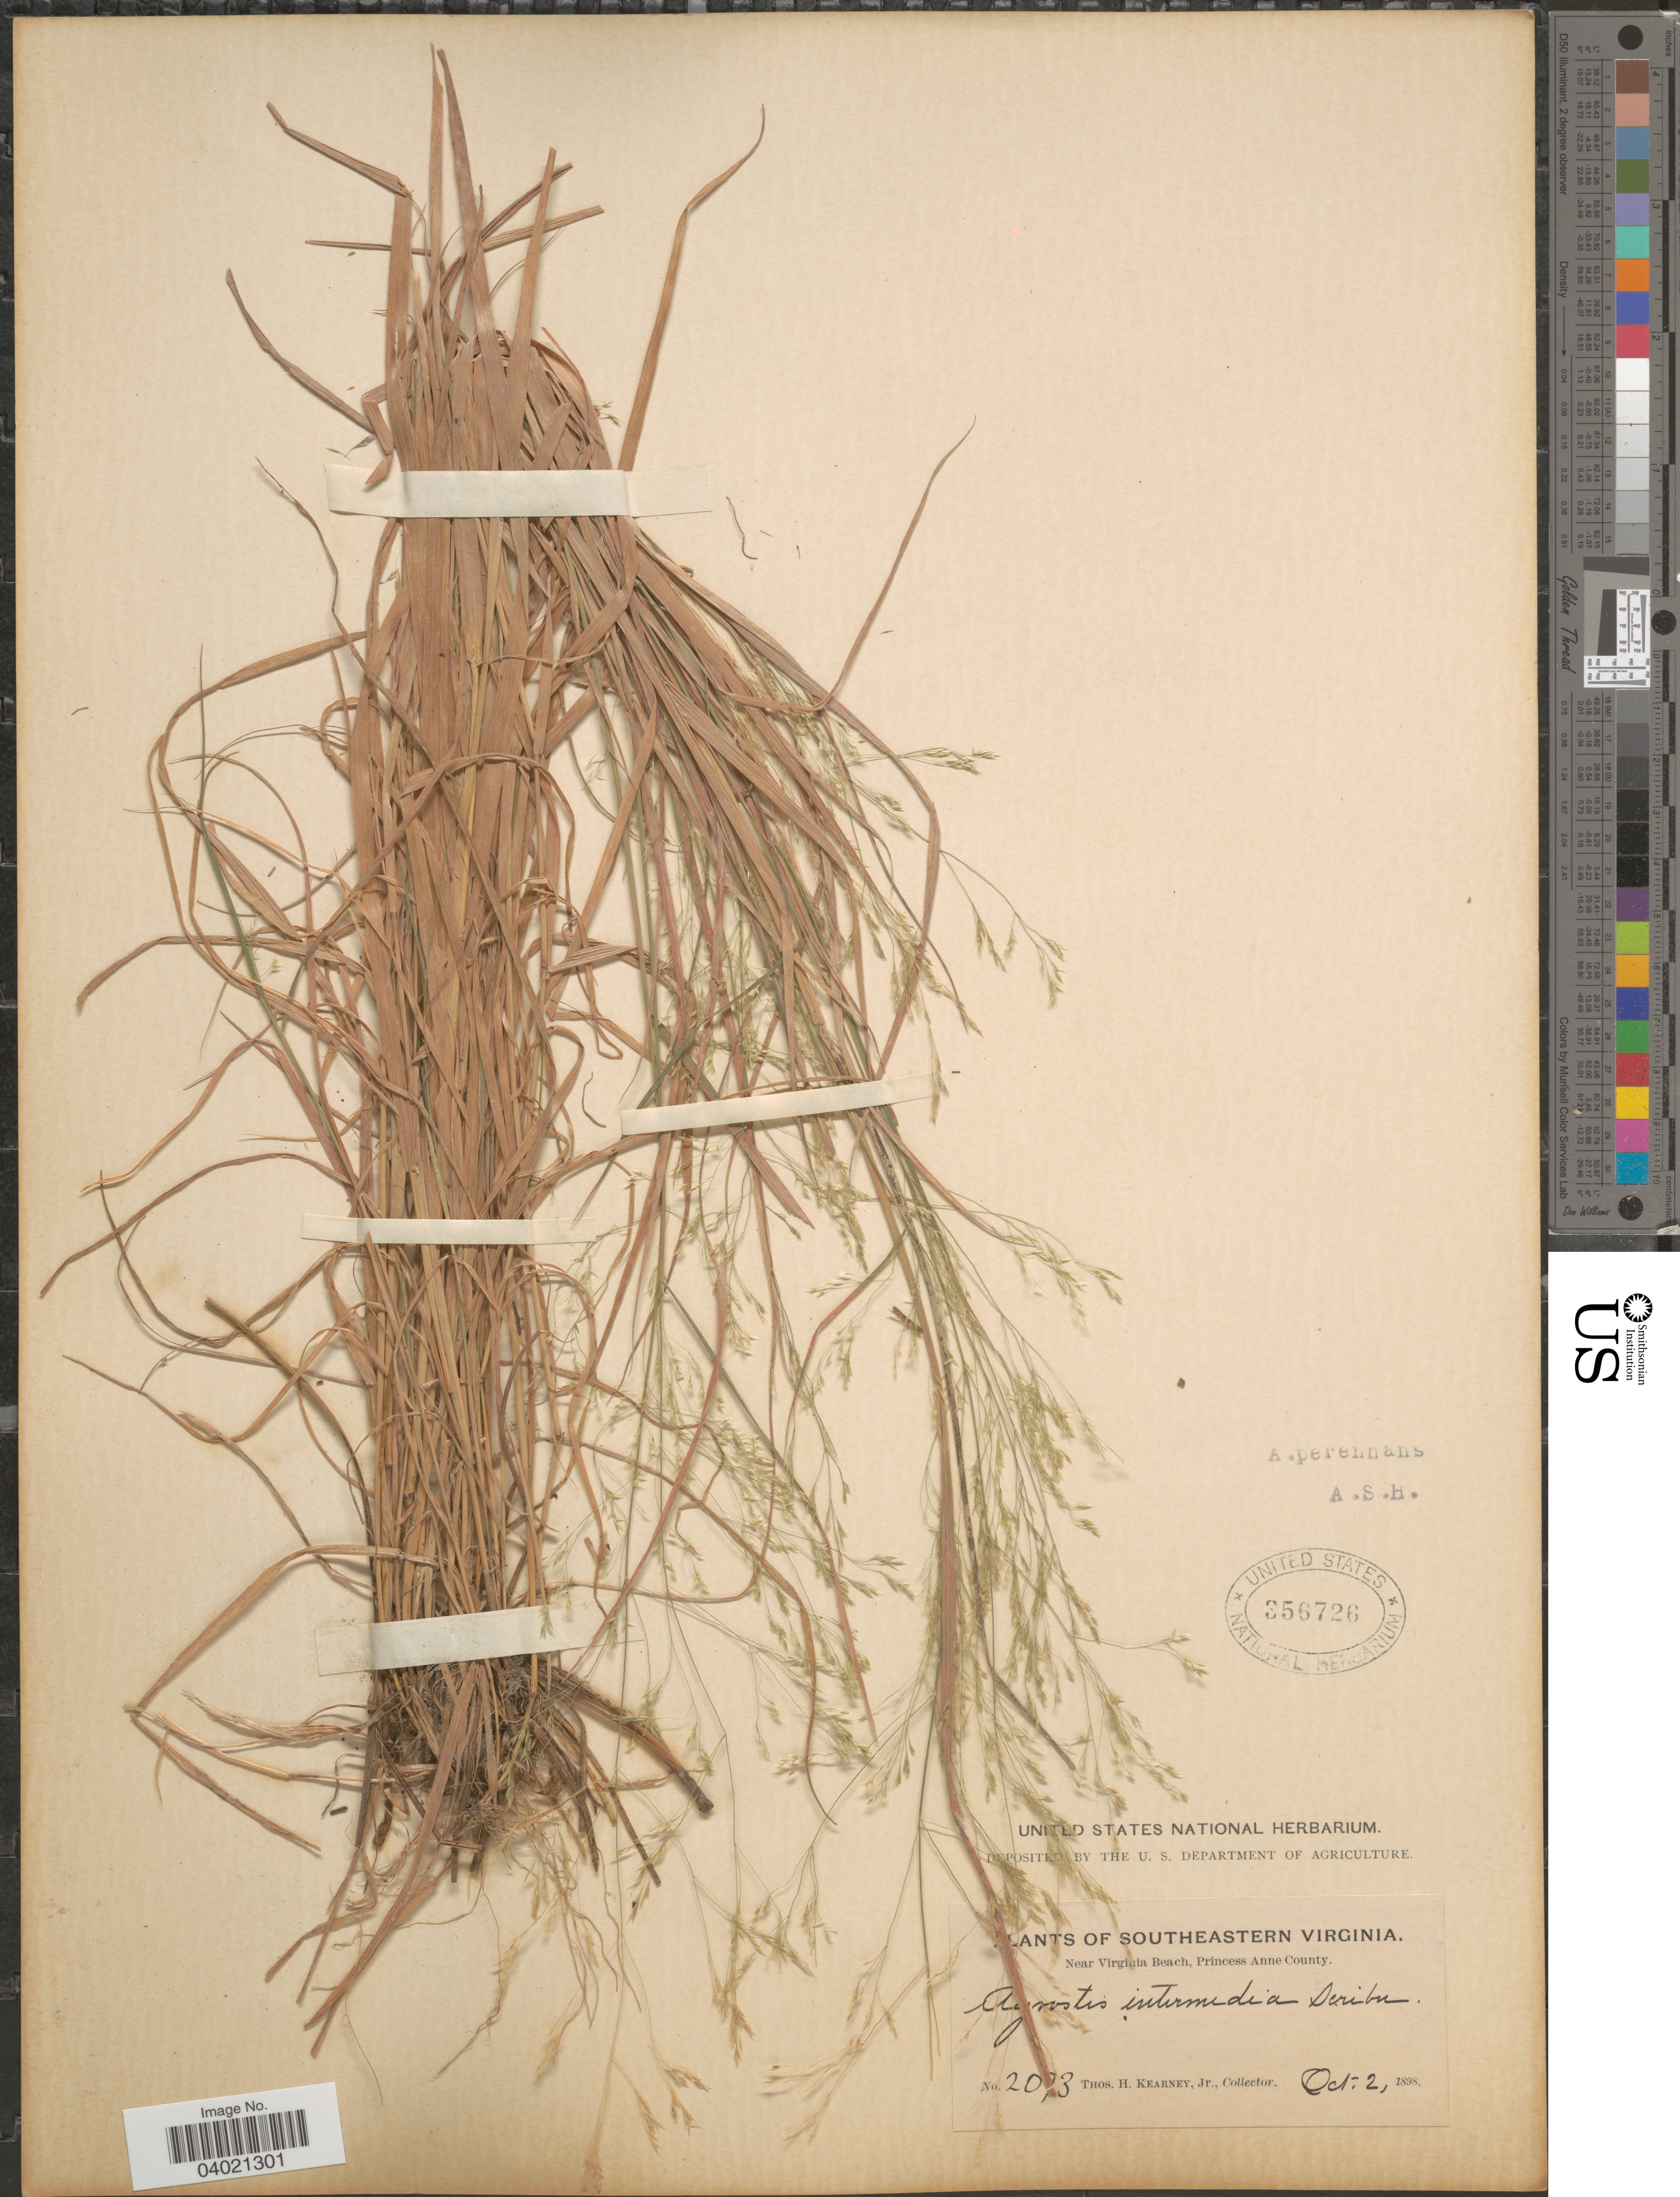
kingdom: Plantae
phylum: Tracheophyta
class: Liliopsida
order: Poales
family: Poaceae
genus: Agrostis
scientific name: Agrostis perennans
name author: (Walter) Tuck.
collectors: T. H. Kearney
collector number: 20!3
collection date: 1898-10-02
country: United States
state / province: Virginia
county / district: City of Virginia Beach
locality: Southeastern Virginia. Near Virginia Beach, Princess Anne (=historic county name) County.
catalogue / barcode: US 356726